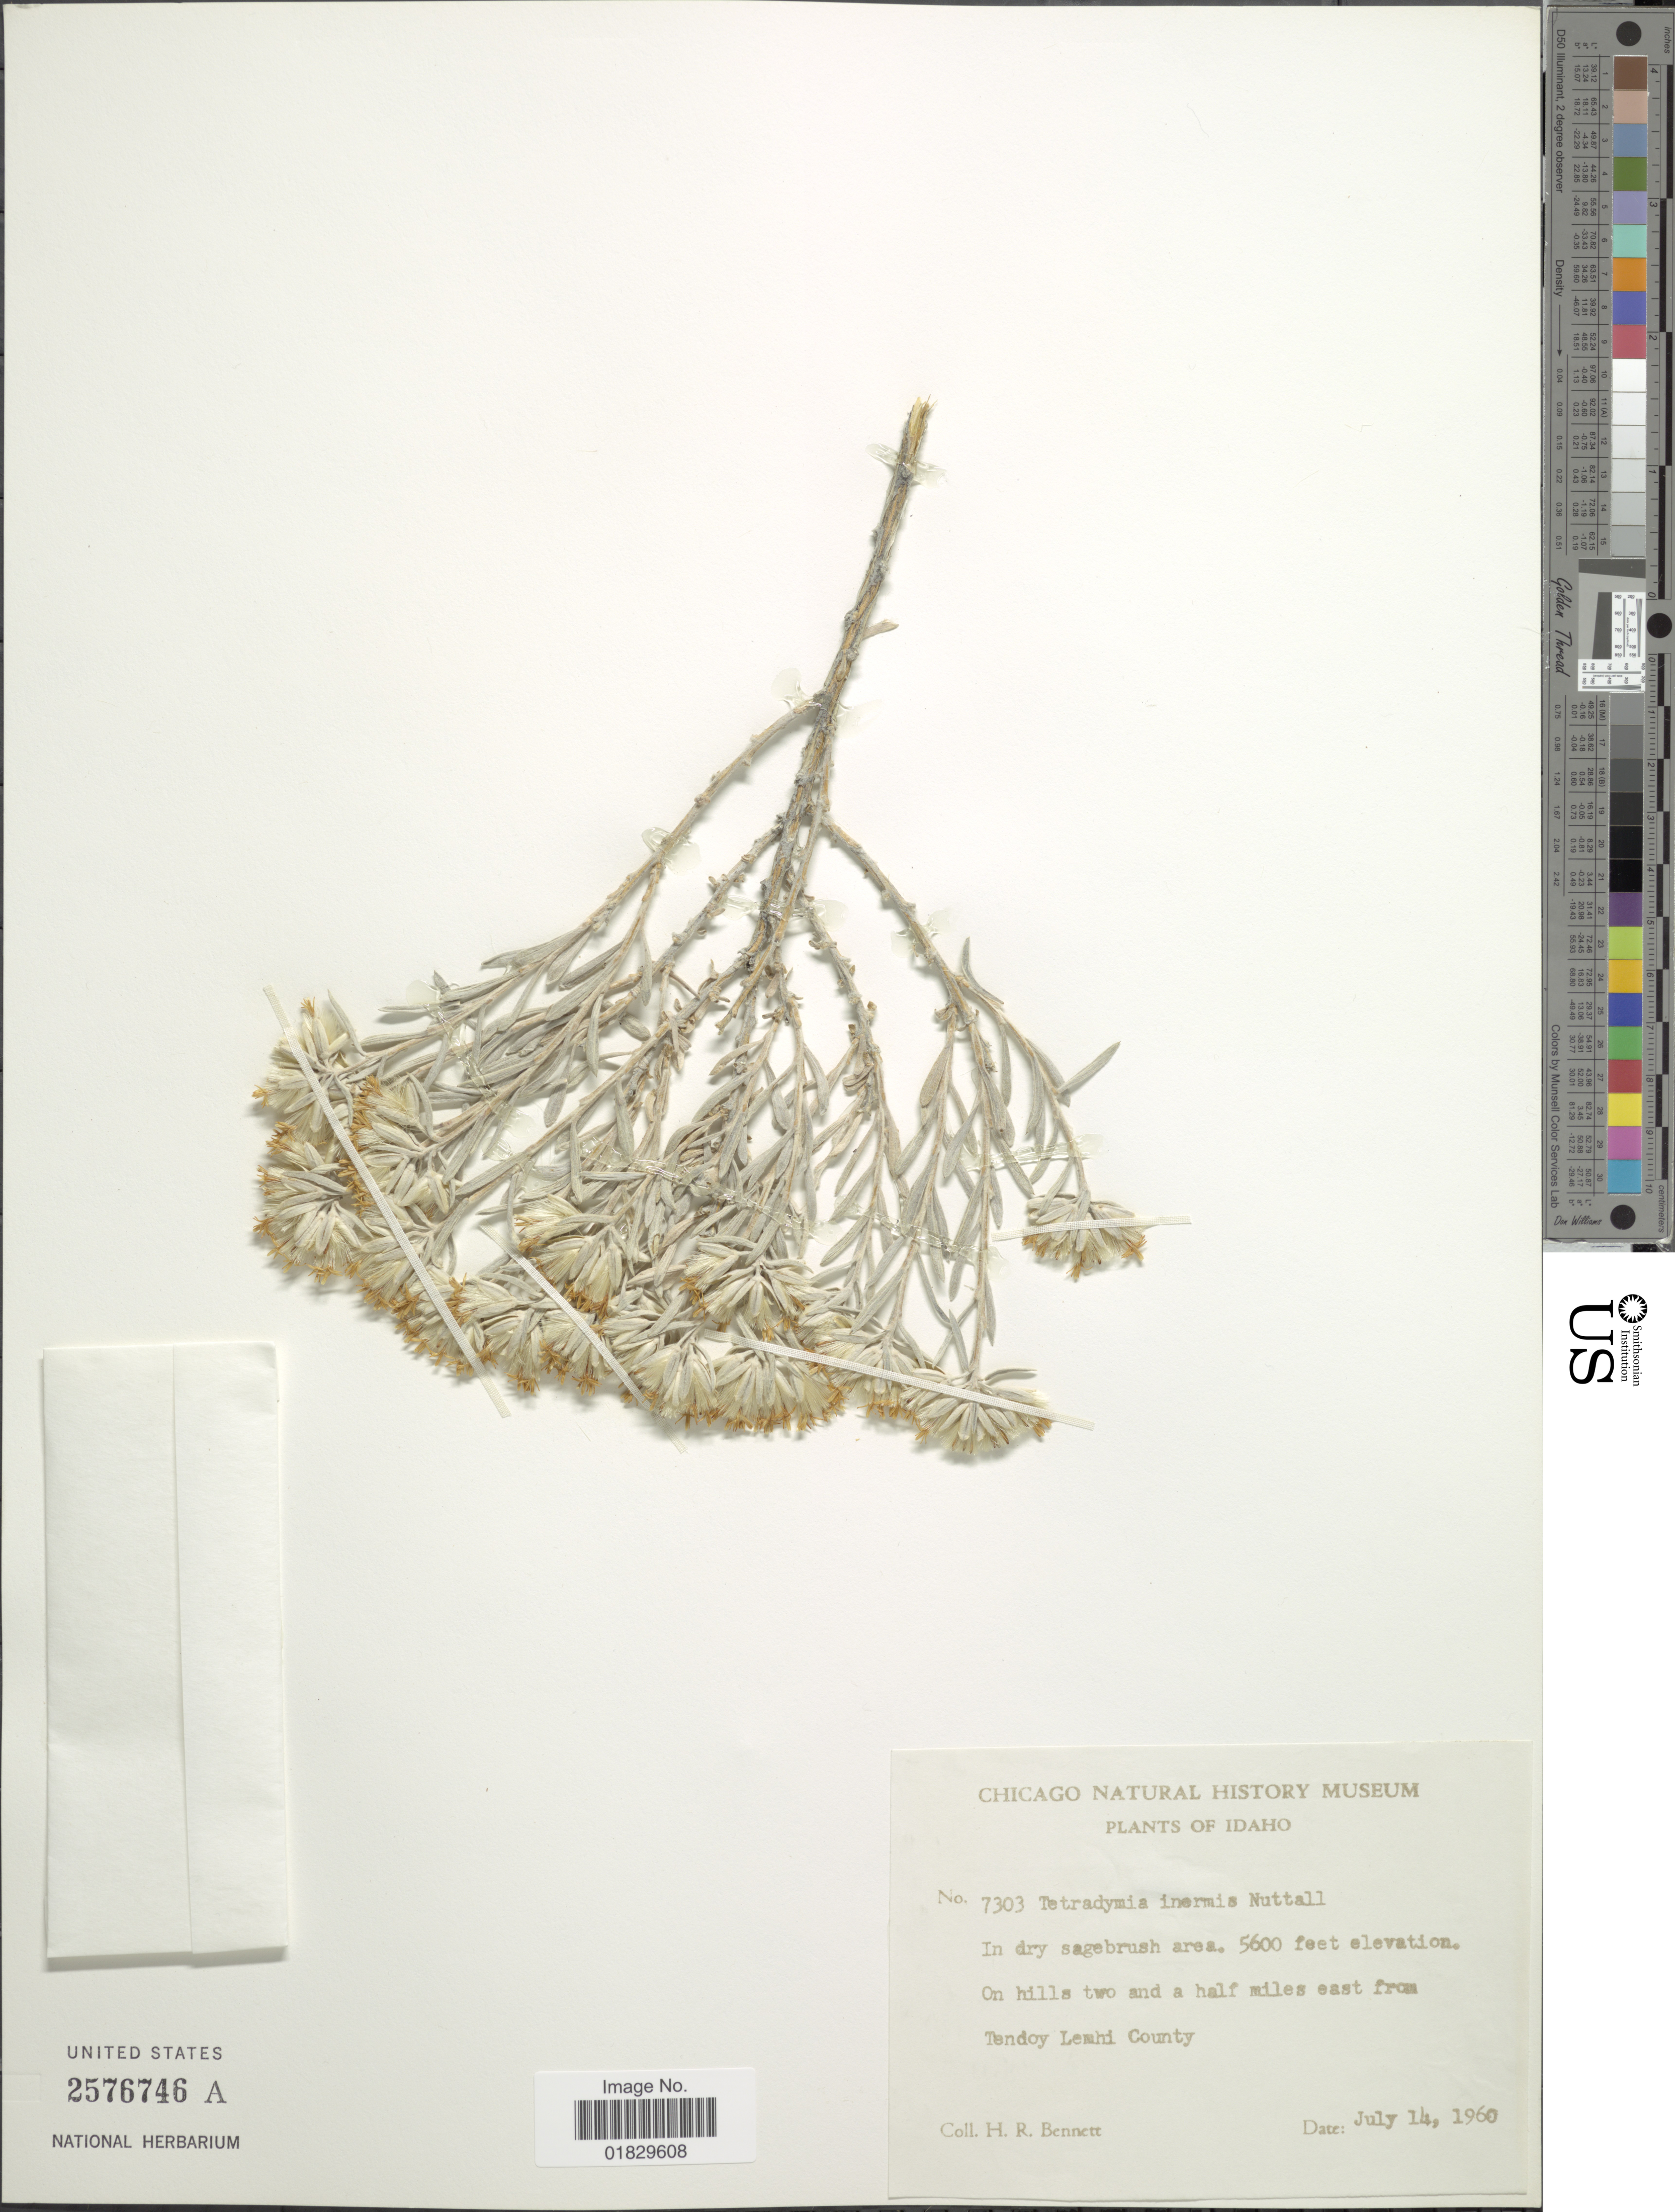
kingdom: Plantae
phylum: Tracheophyta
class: Magnoliopsida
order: Asterales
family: Asteraceae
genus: Tetradymia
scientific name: Tetradymia canescens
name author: DC.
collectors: H. R. Bennett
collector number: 7303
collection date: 1960-07-14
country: United States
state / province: Idaho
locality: On hills two and a half miles east from Tendoy Lemhi County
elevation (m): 1707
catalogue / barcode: US 2576746A